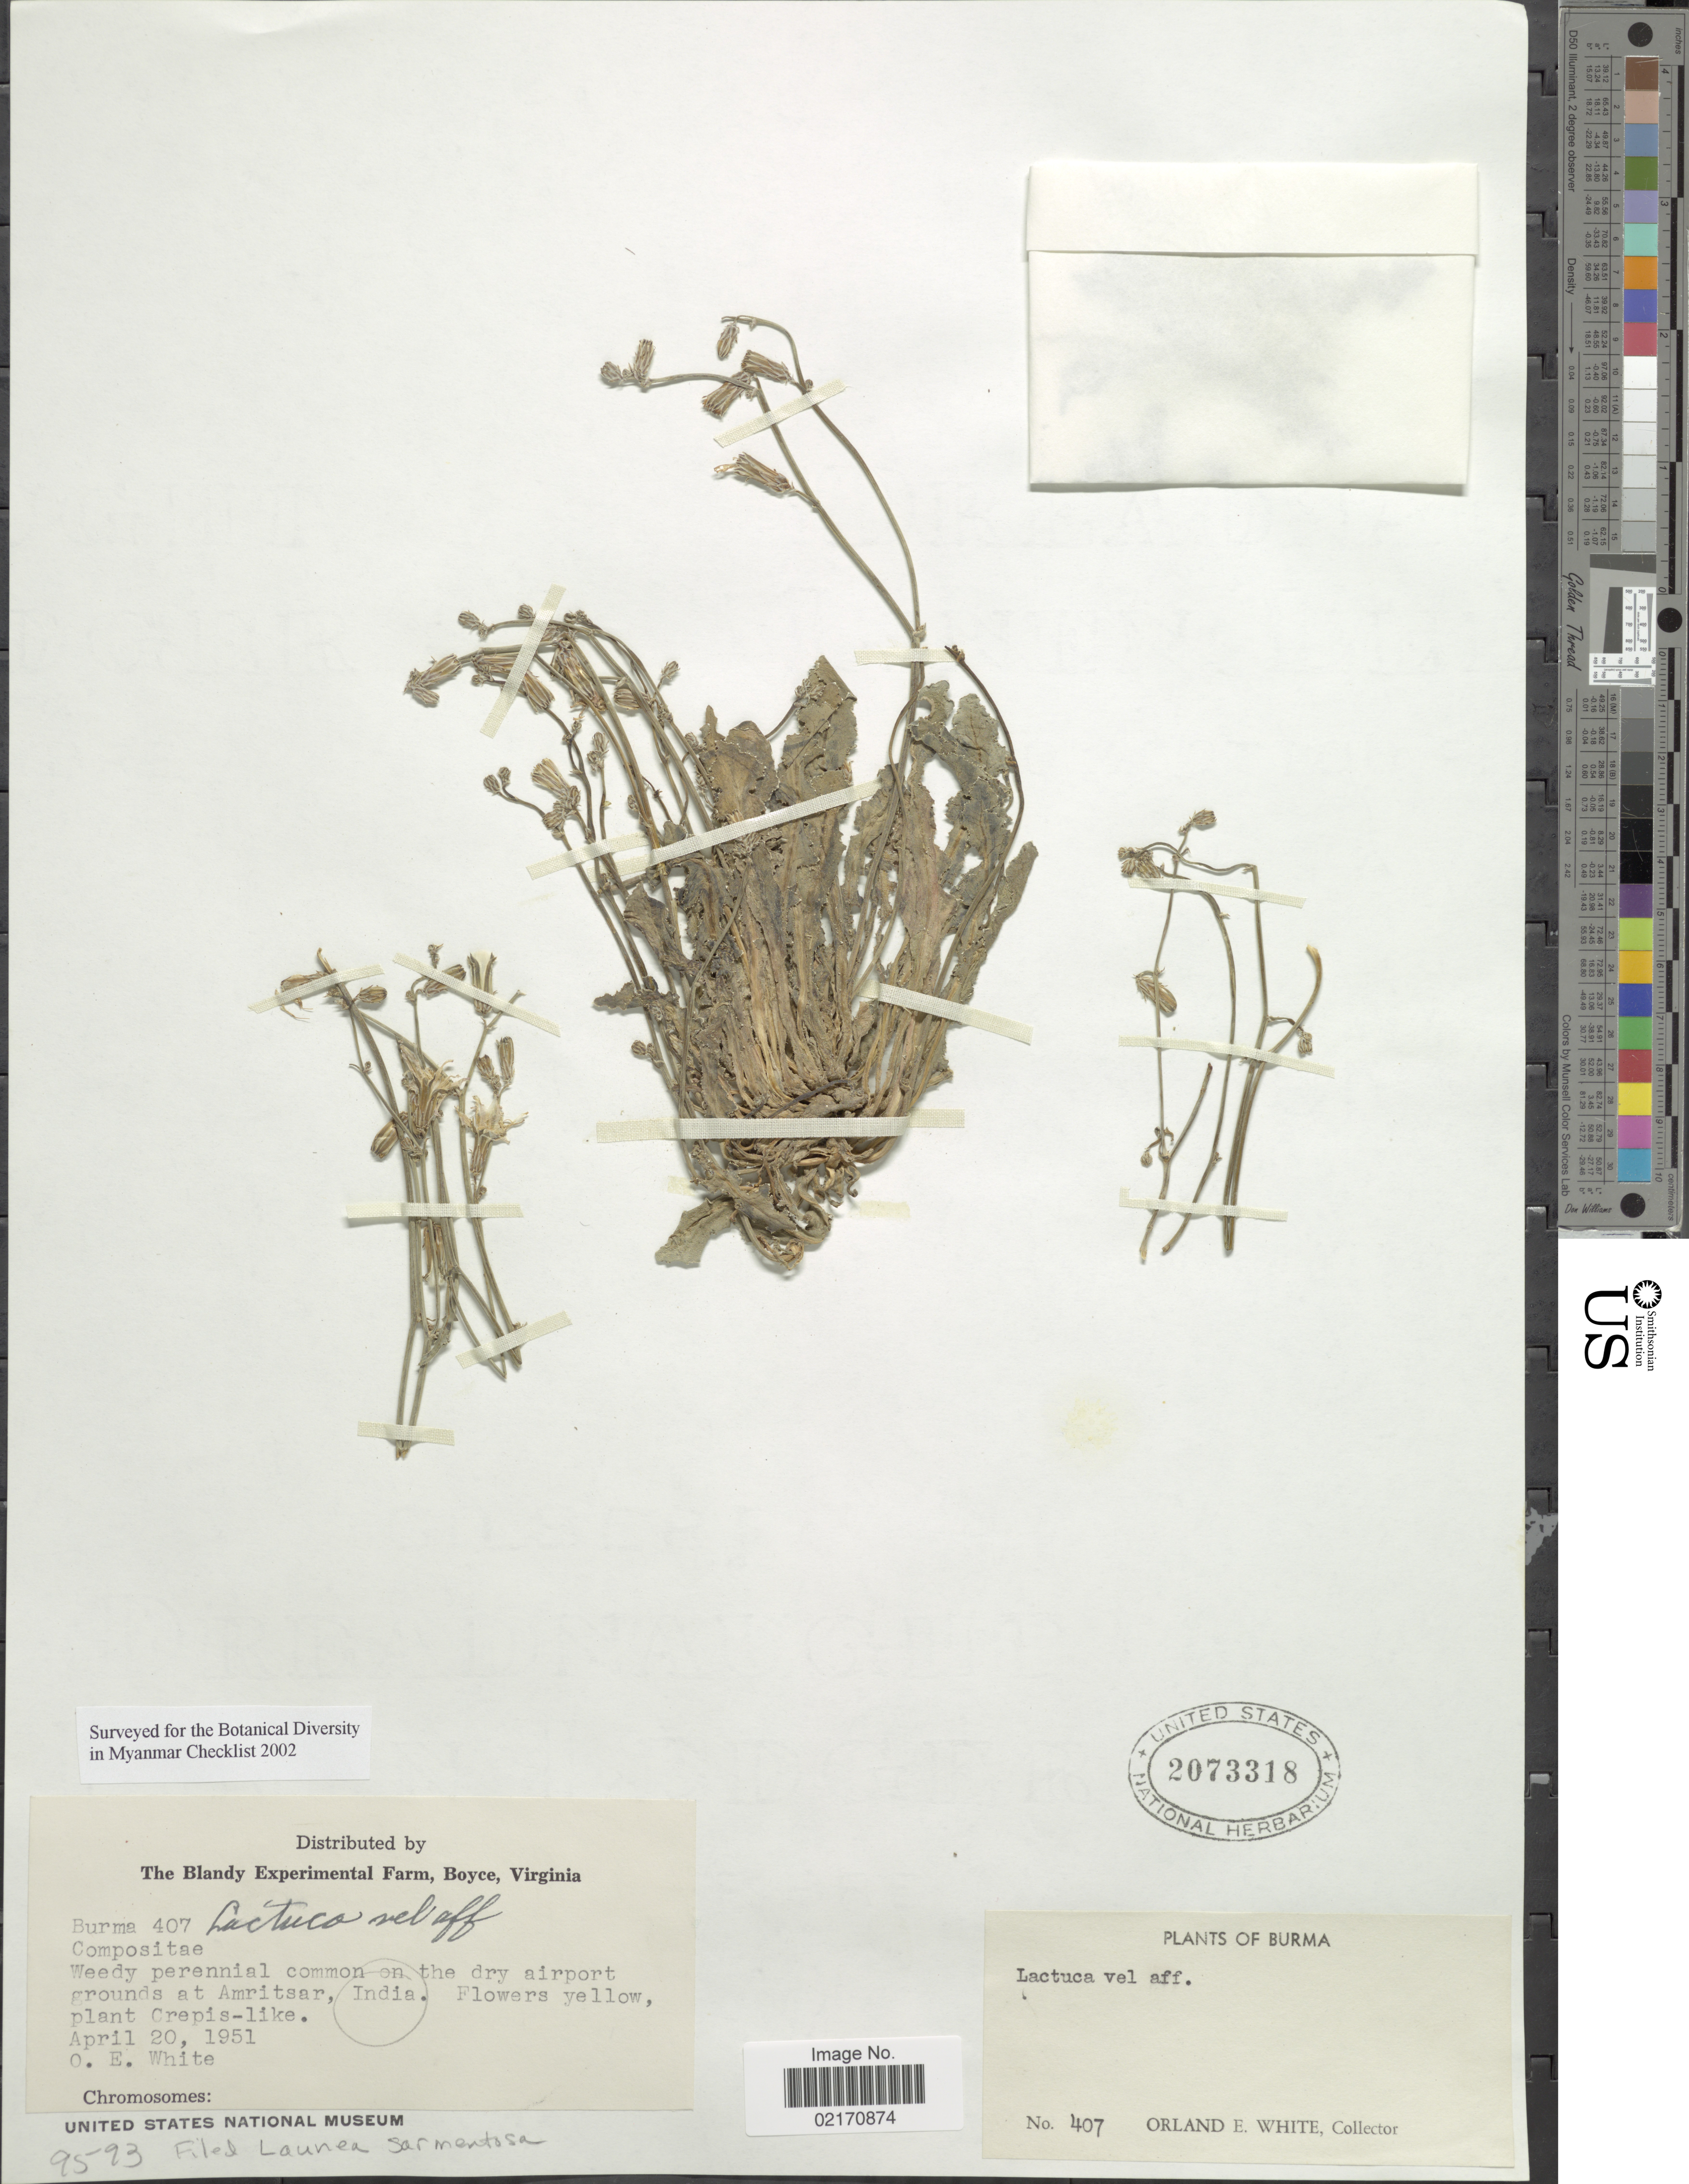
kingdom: Plantae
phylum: Tracheophyta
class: Magnoliopsida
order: Asterales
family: Asteraceae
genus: Launaea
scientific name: Launaea sarmentosa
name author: (Willd.) Kuntze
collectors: O. E. White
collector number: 407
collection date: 1951-04-20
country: India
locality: Amritsar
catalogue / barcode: US 2073318